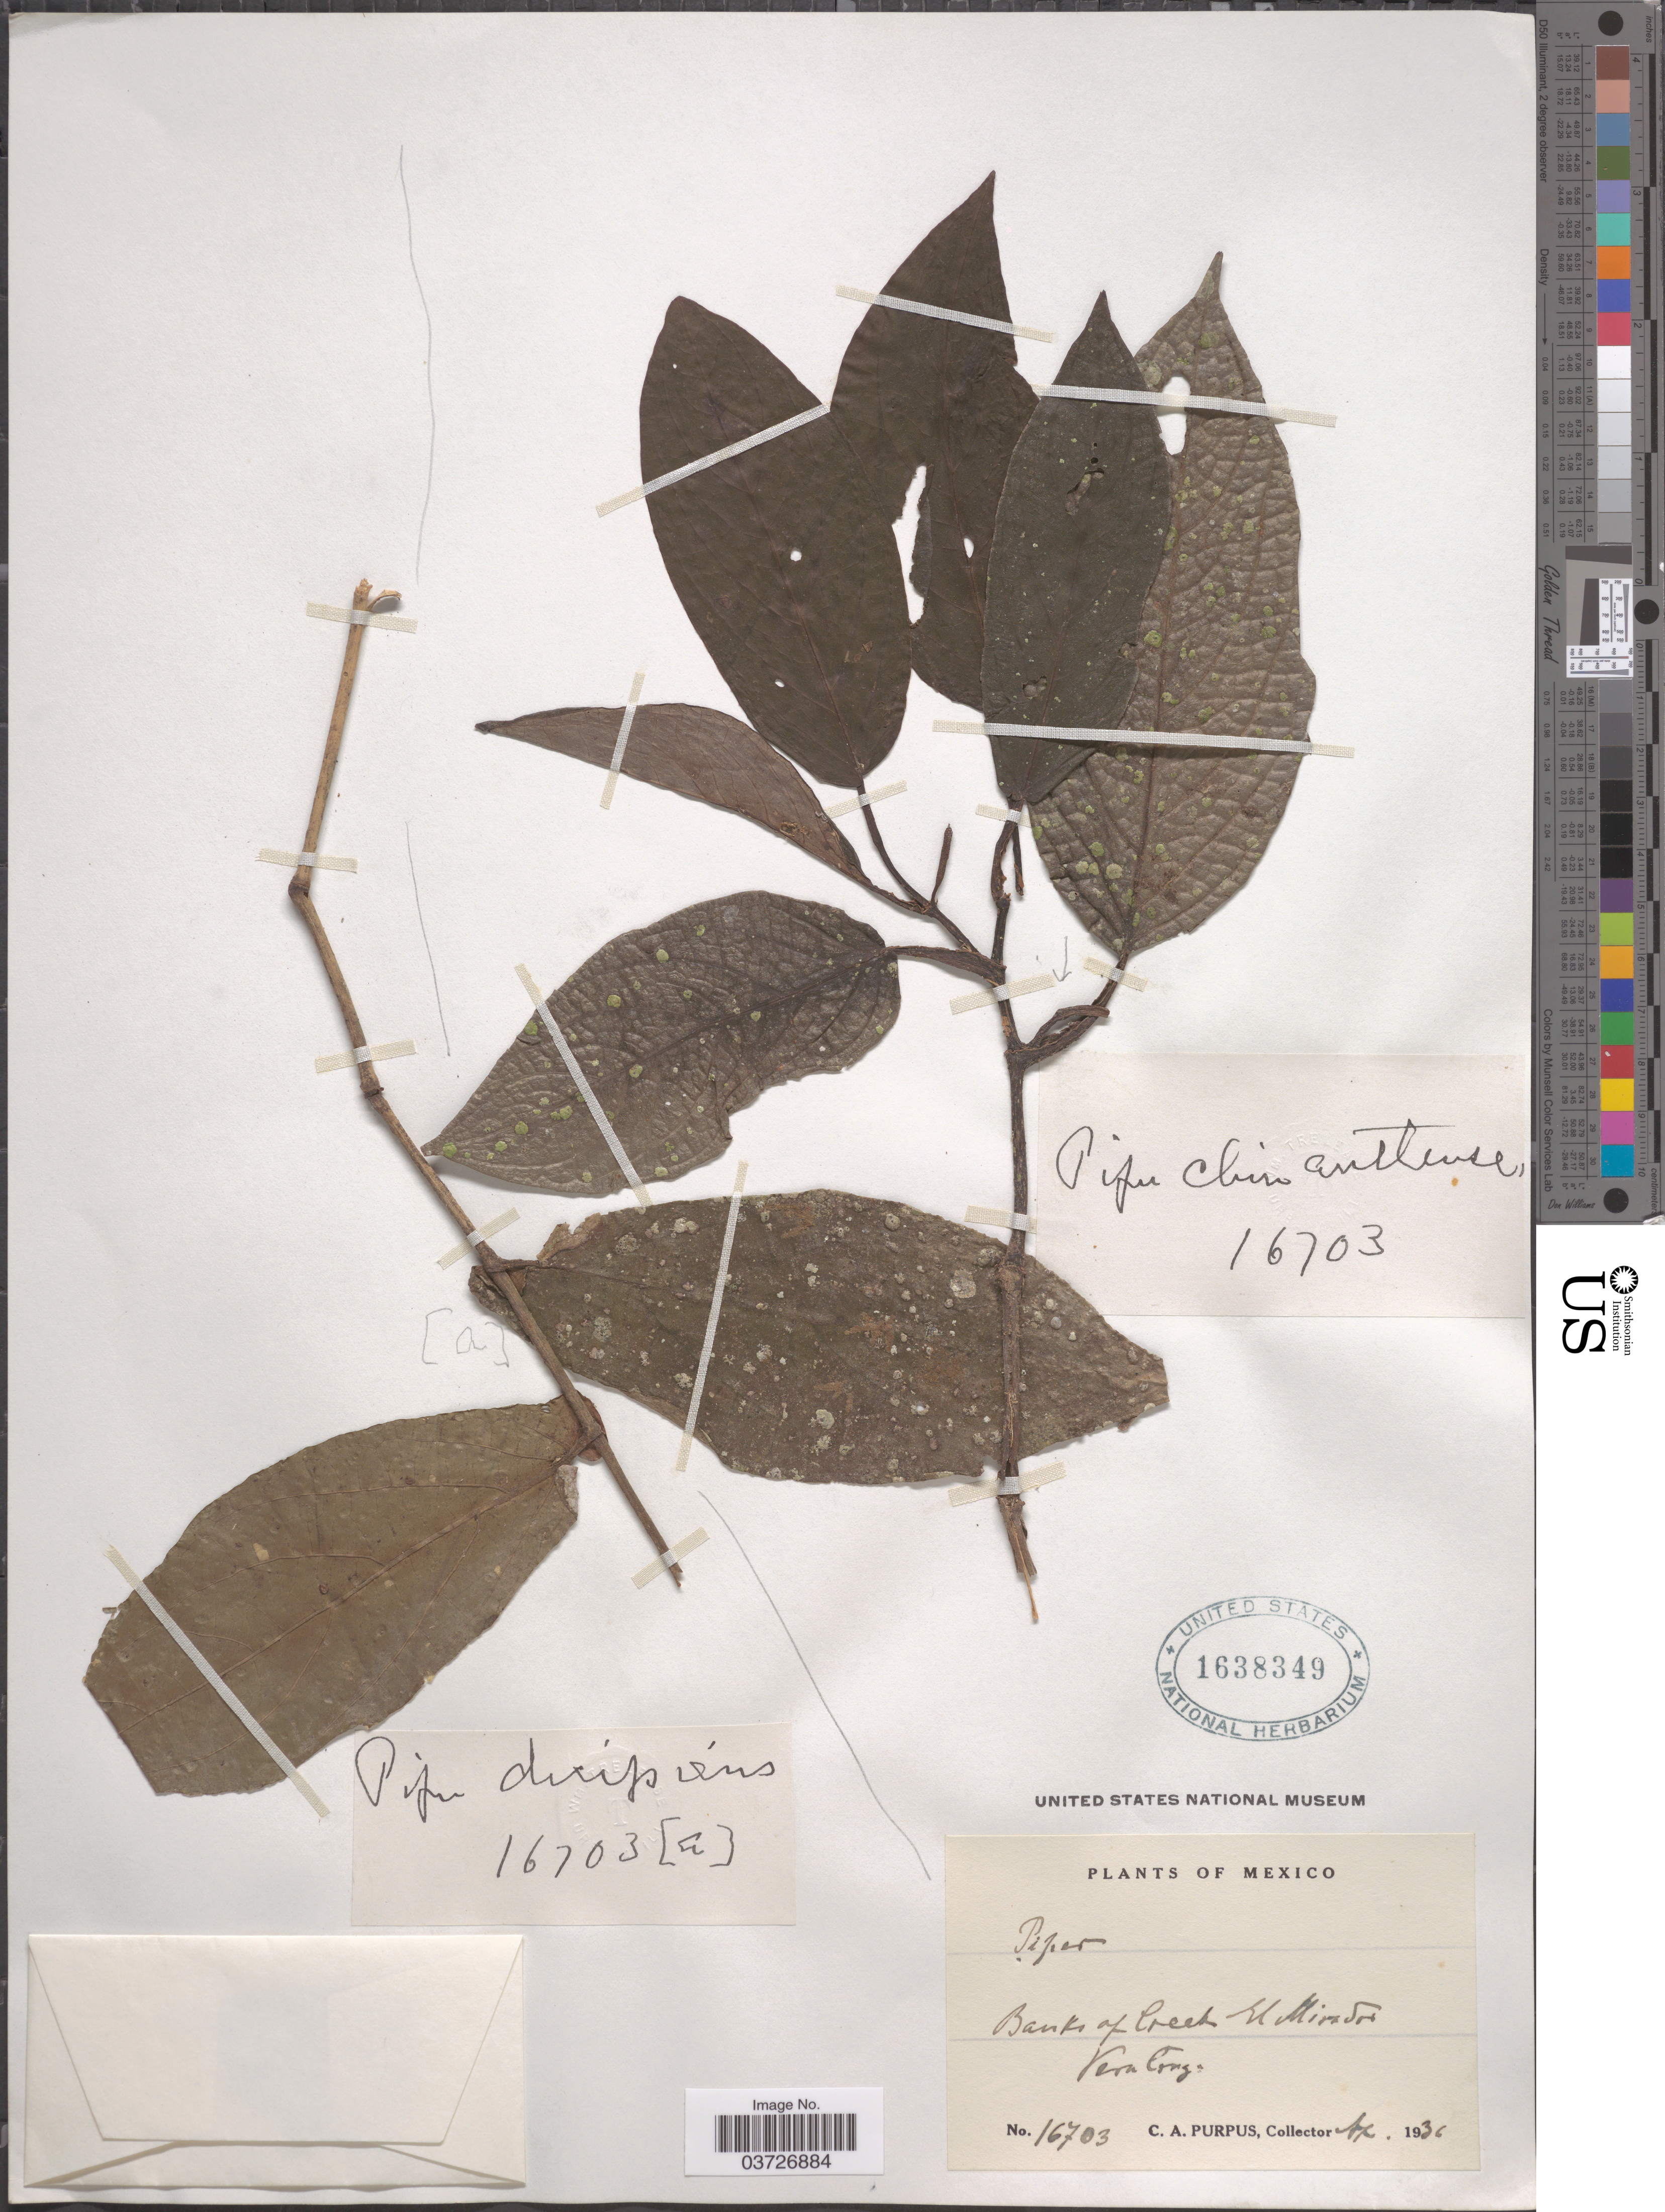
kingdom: Plantae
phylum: Tracheophyta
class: Magnoliopsida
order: Piperales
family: Piperaceae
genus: Piper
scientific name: Piper chinantlense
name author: M. Martens & Galeotti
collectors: C. A. Purpus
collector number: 16703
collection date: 1936-04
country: Mexico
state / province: Veracruz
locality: Banks of Creek El Mirador. Vera Cruz.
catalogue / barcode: US 1638349